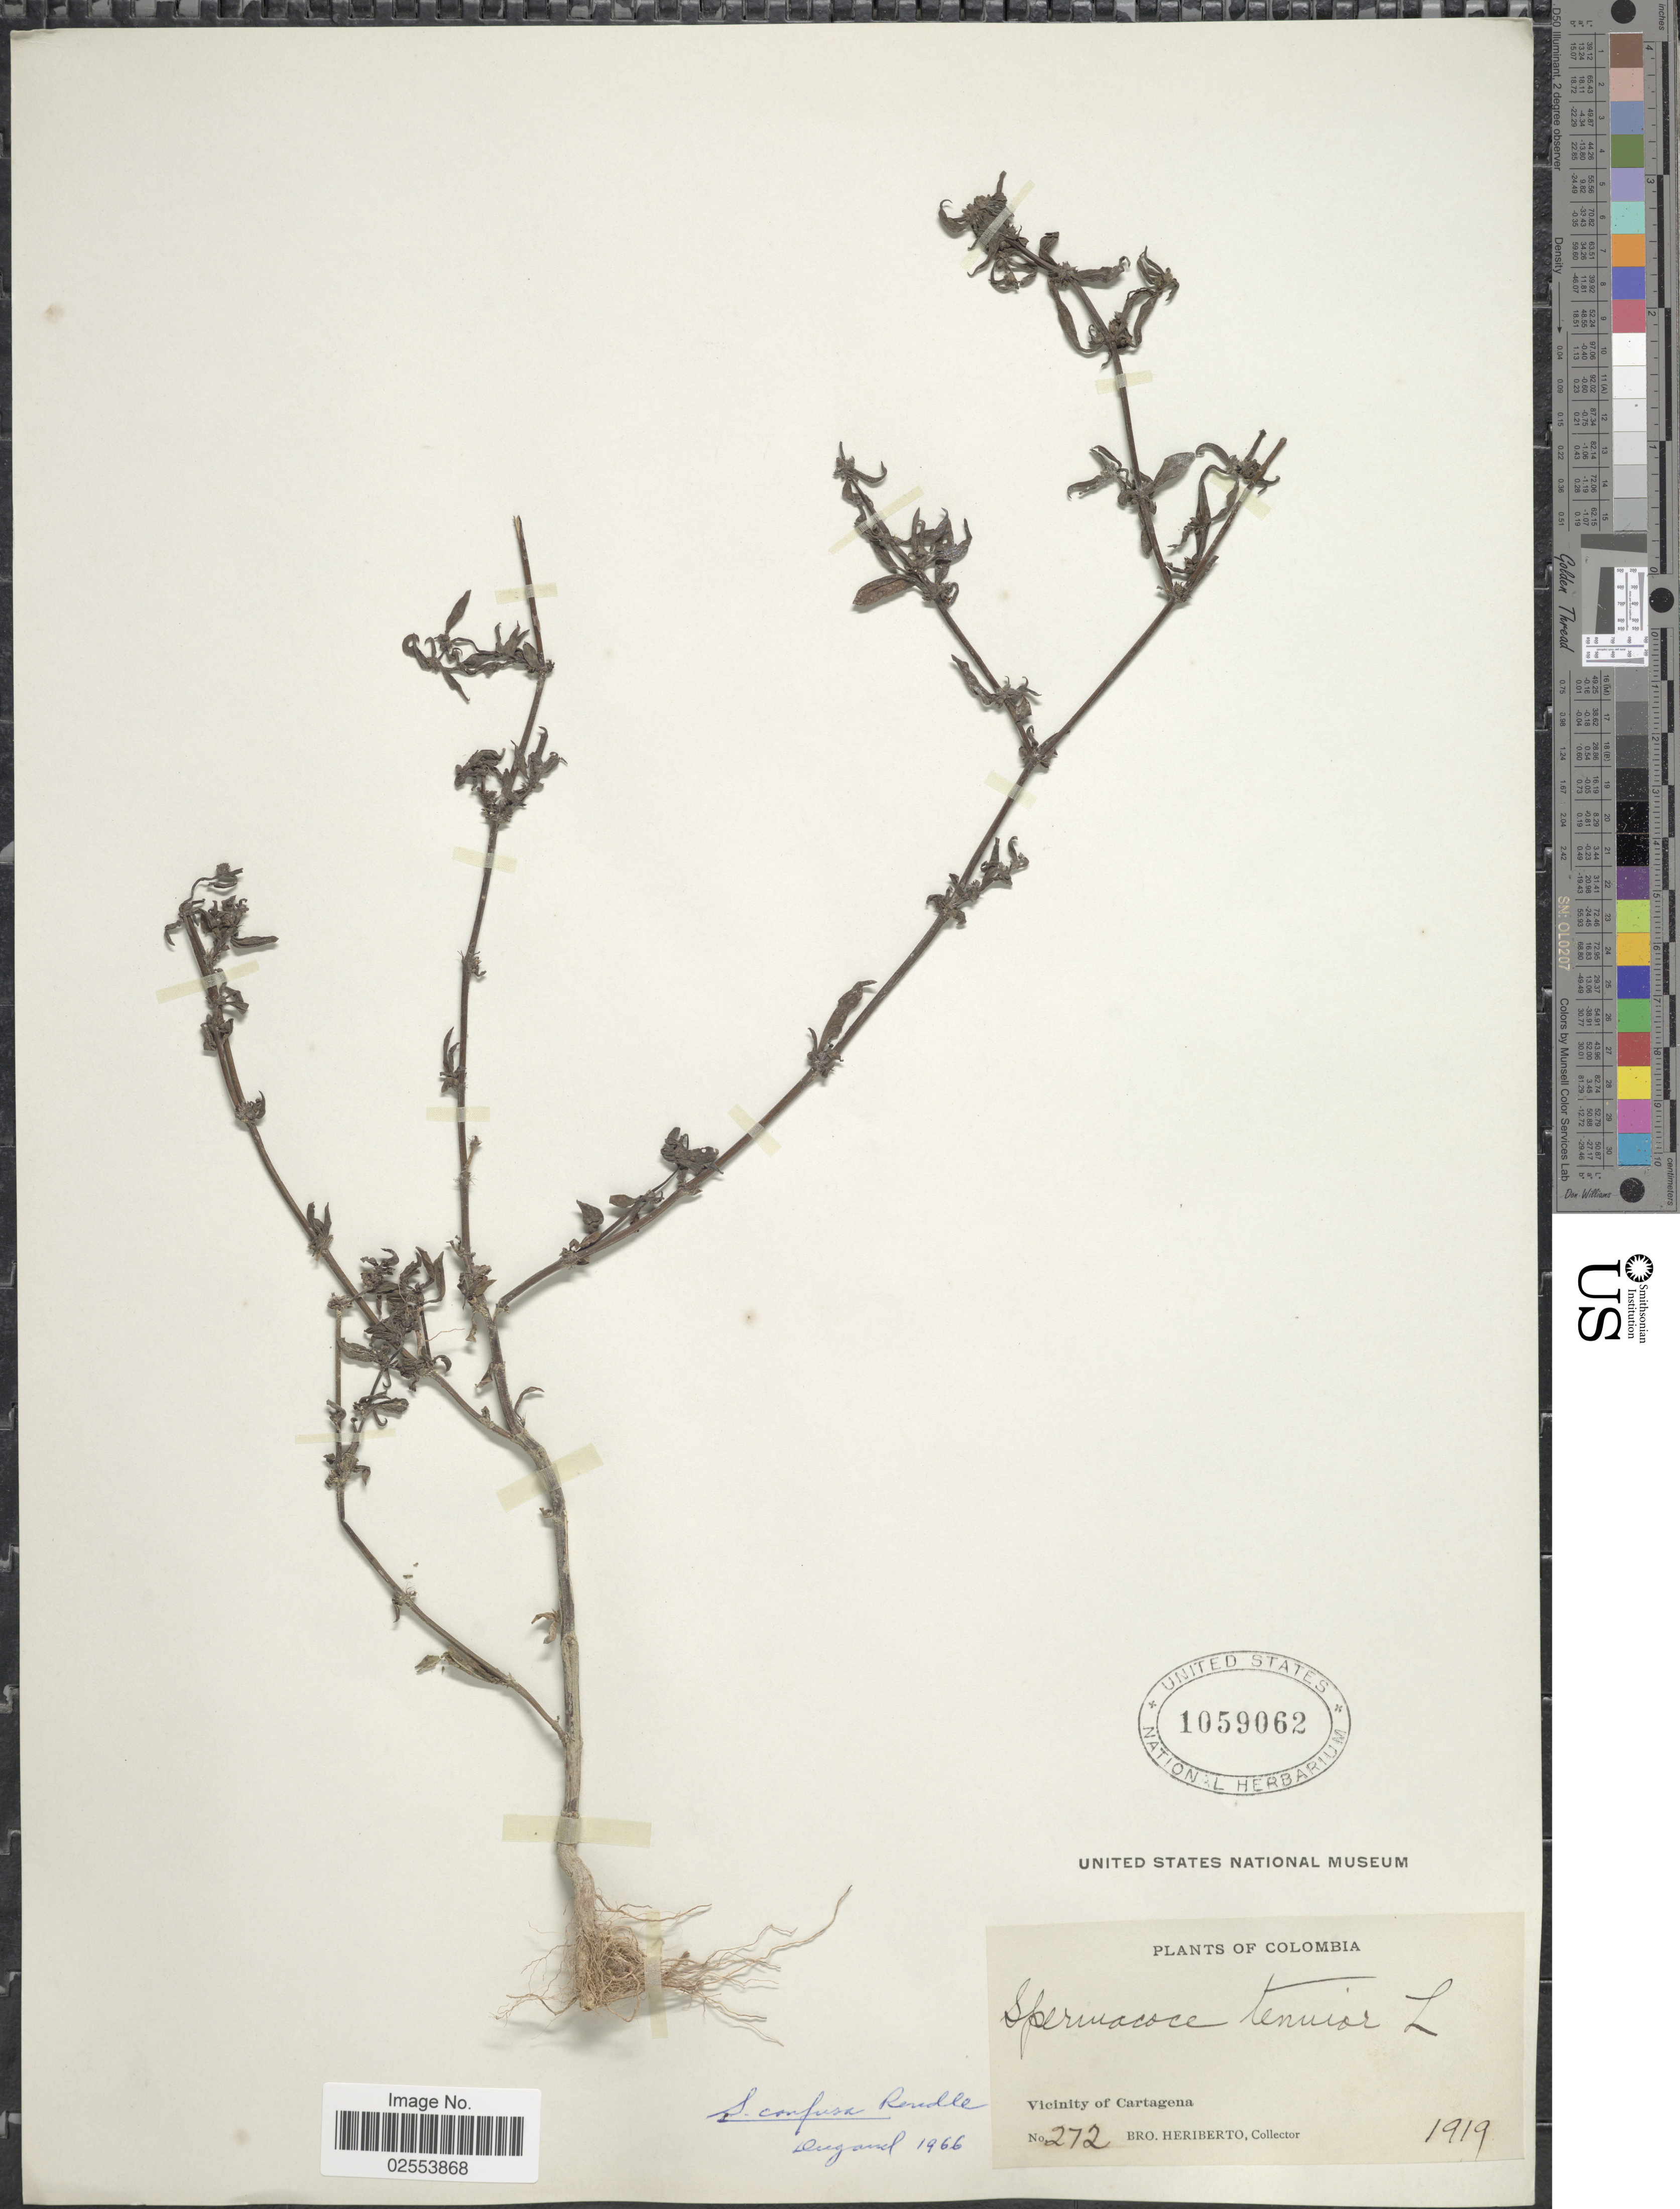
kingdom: Plantae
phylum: Tracheophyta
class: Magnoliopsida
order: Gentianales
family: Rubiaceae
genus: Spermacoce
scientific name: Spermacoce confusa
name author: Rendle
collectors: B. Heriberto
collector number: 272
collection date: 1919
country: Colombia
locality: Vicinity of Cartagena.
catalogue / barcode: US 1059062